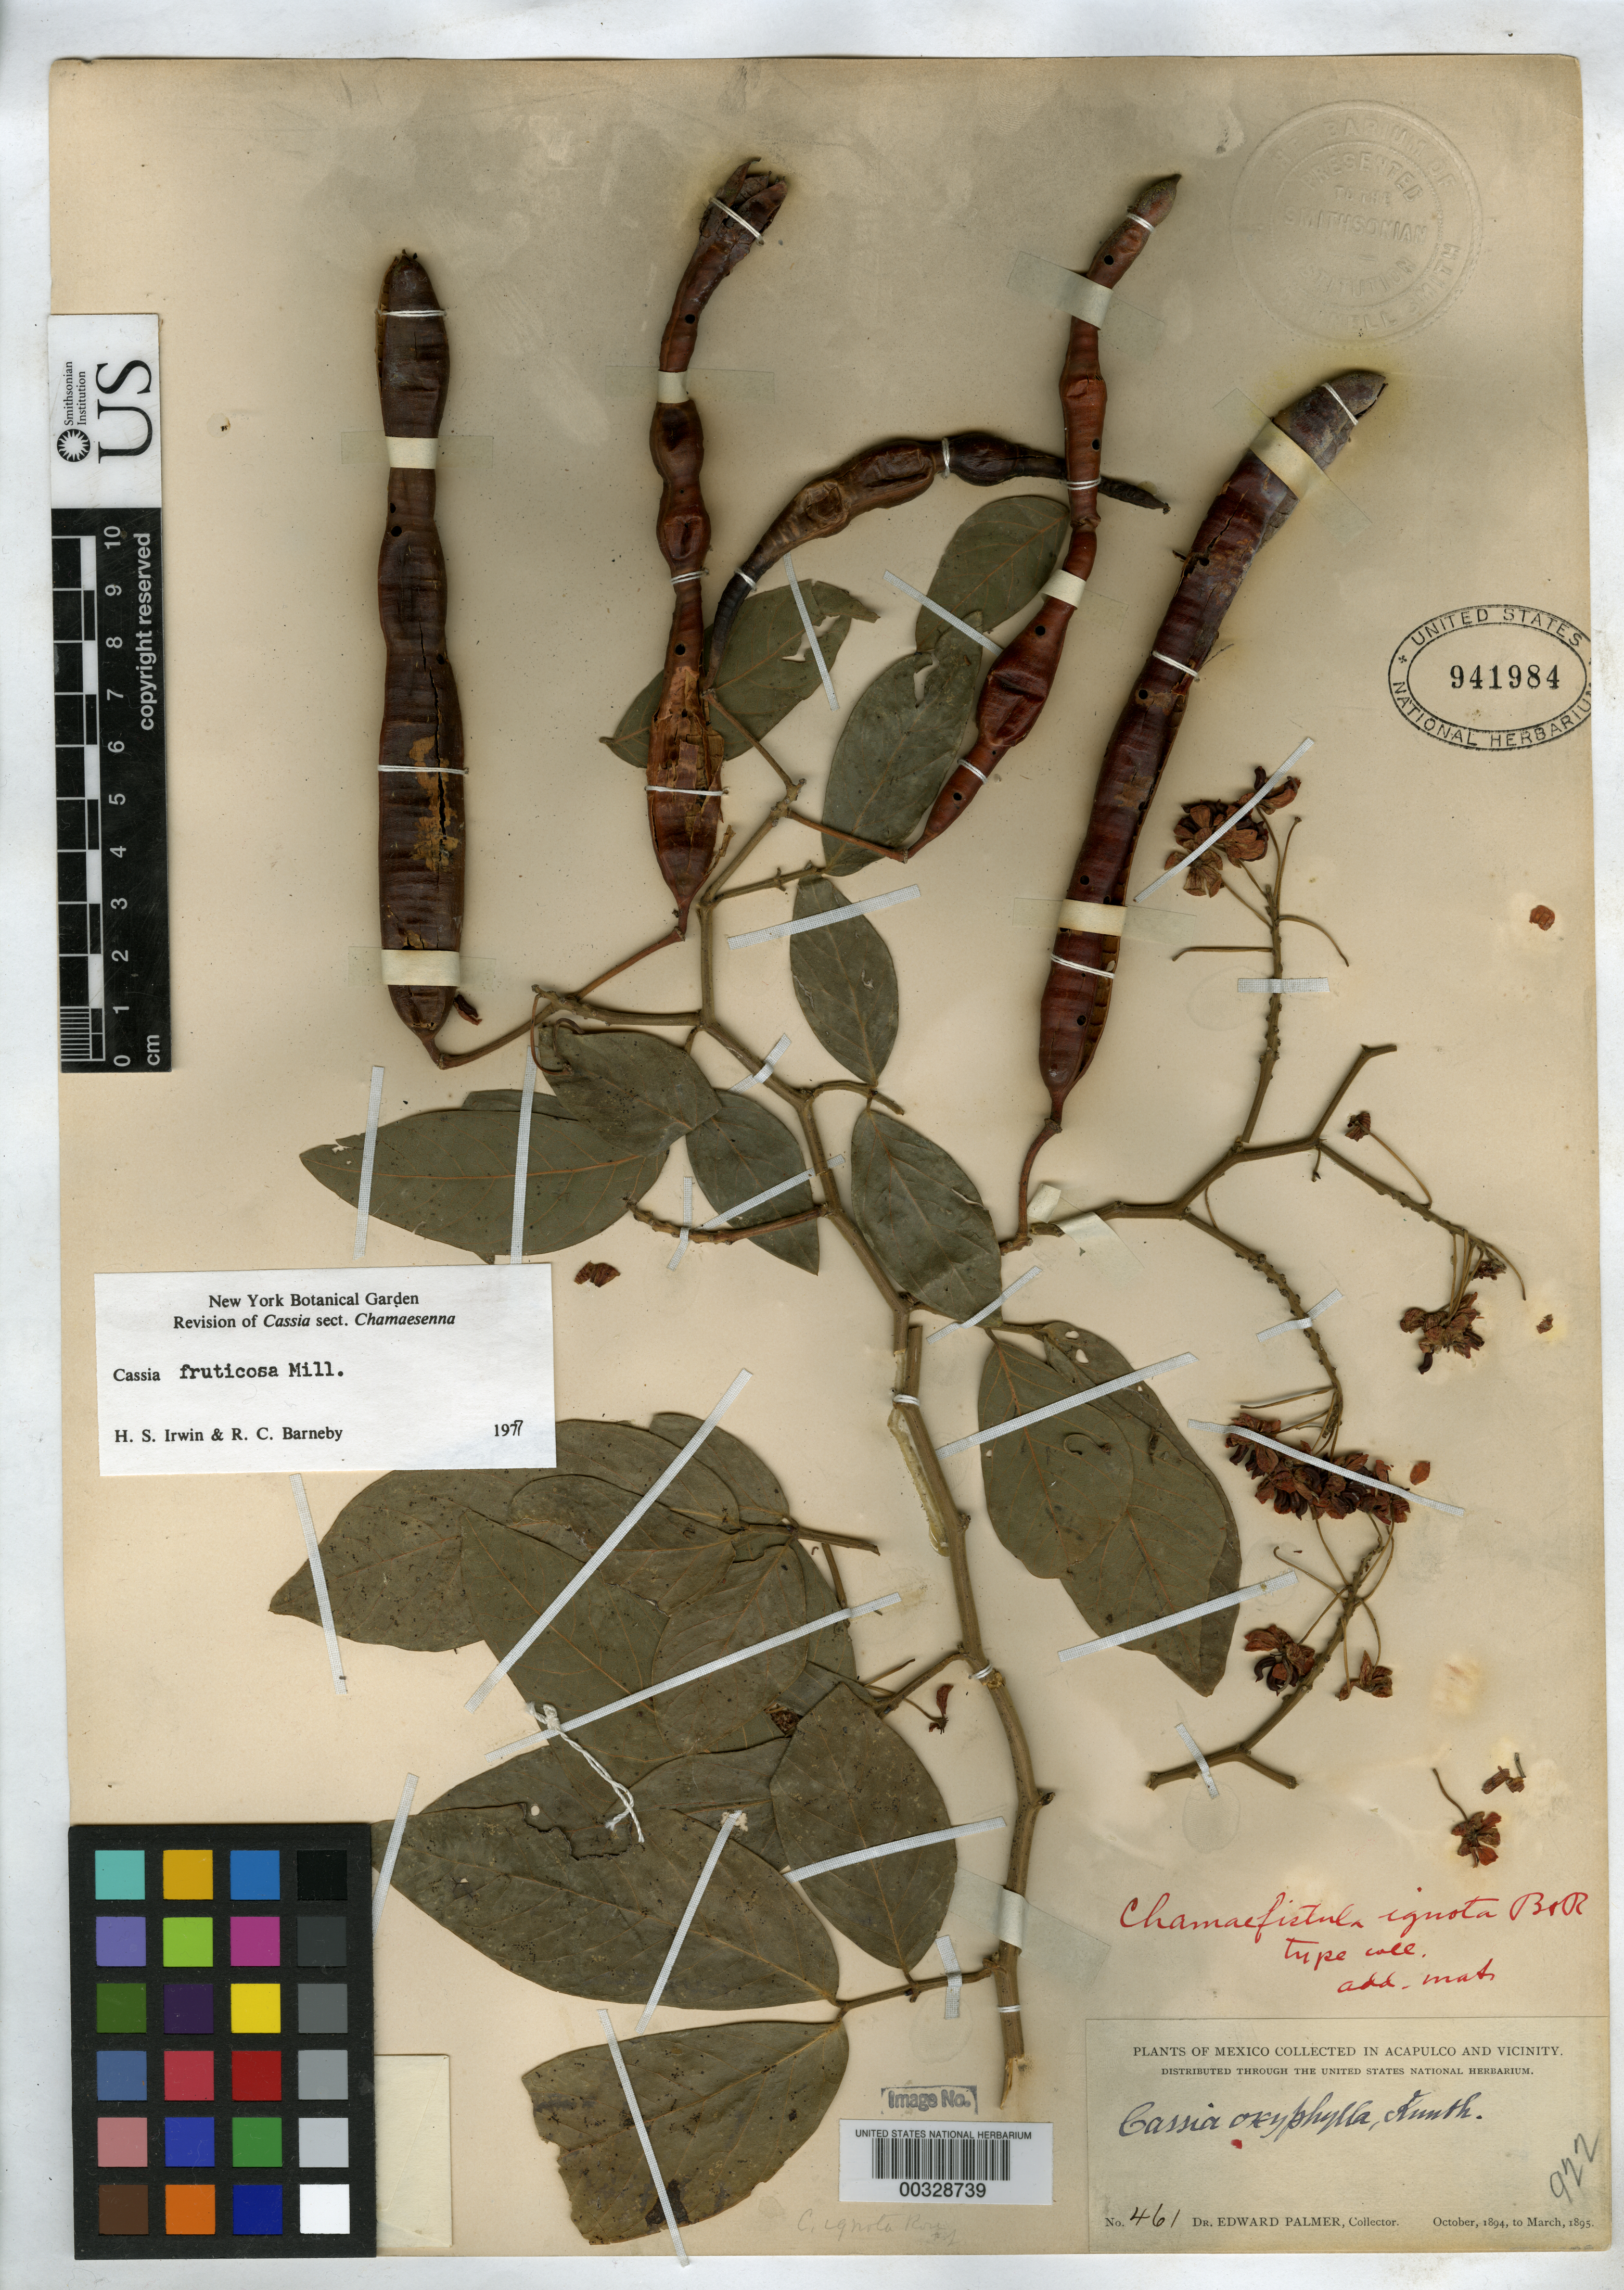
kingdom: Plantae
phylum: Tracheophyta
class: Magnoliopsida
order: Fabales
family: Fabaceae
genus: Chamaefistula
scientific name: Chamaefistula ignota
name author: Britton & Rose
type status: Type Collection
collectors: E. Palmer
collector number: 461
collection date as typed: Oct 1894 to -- Mar 1895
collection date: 1894-10/1895-03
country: Mexico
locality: Acapulco.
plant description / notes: Specimen ex John Donnell Smith herbarium.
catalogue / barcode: US 941984